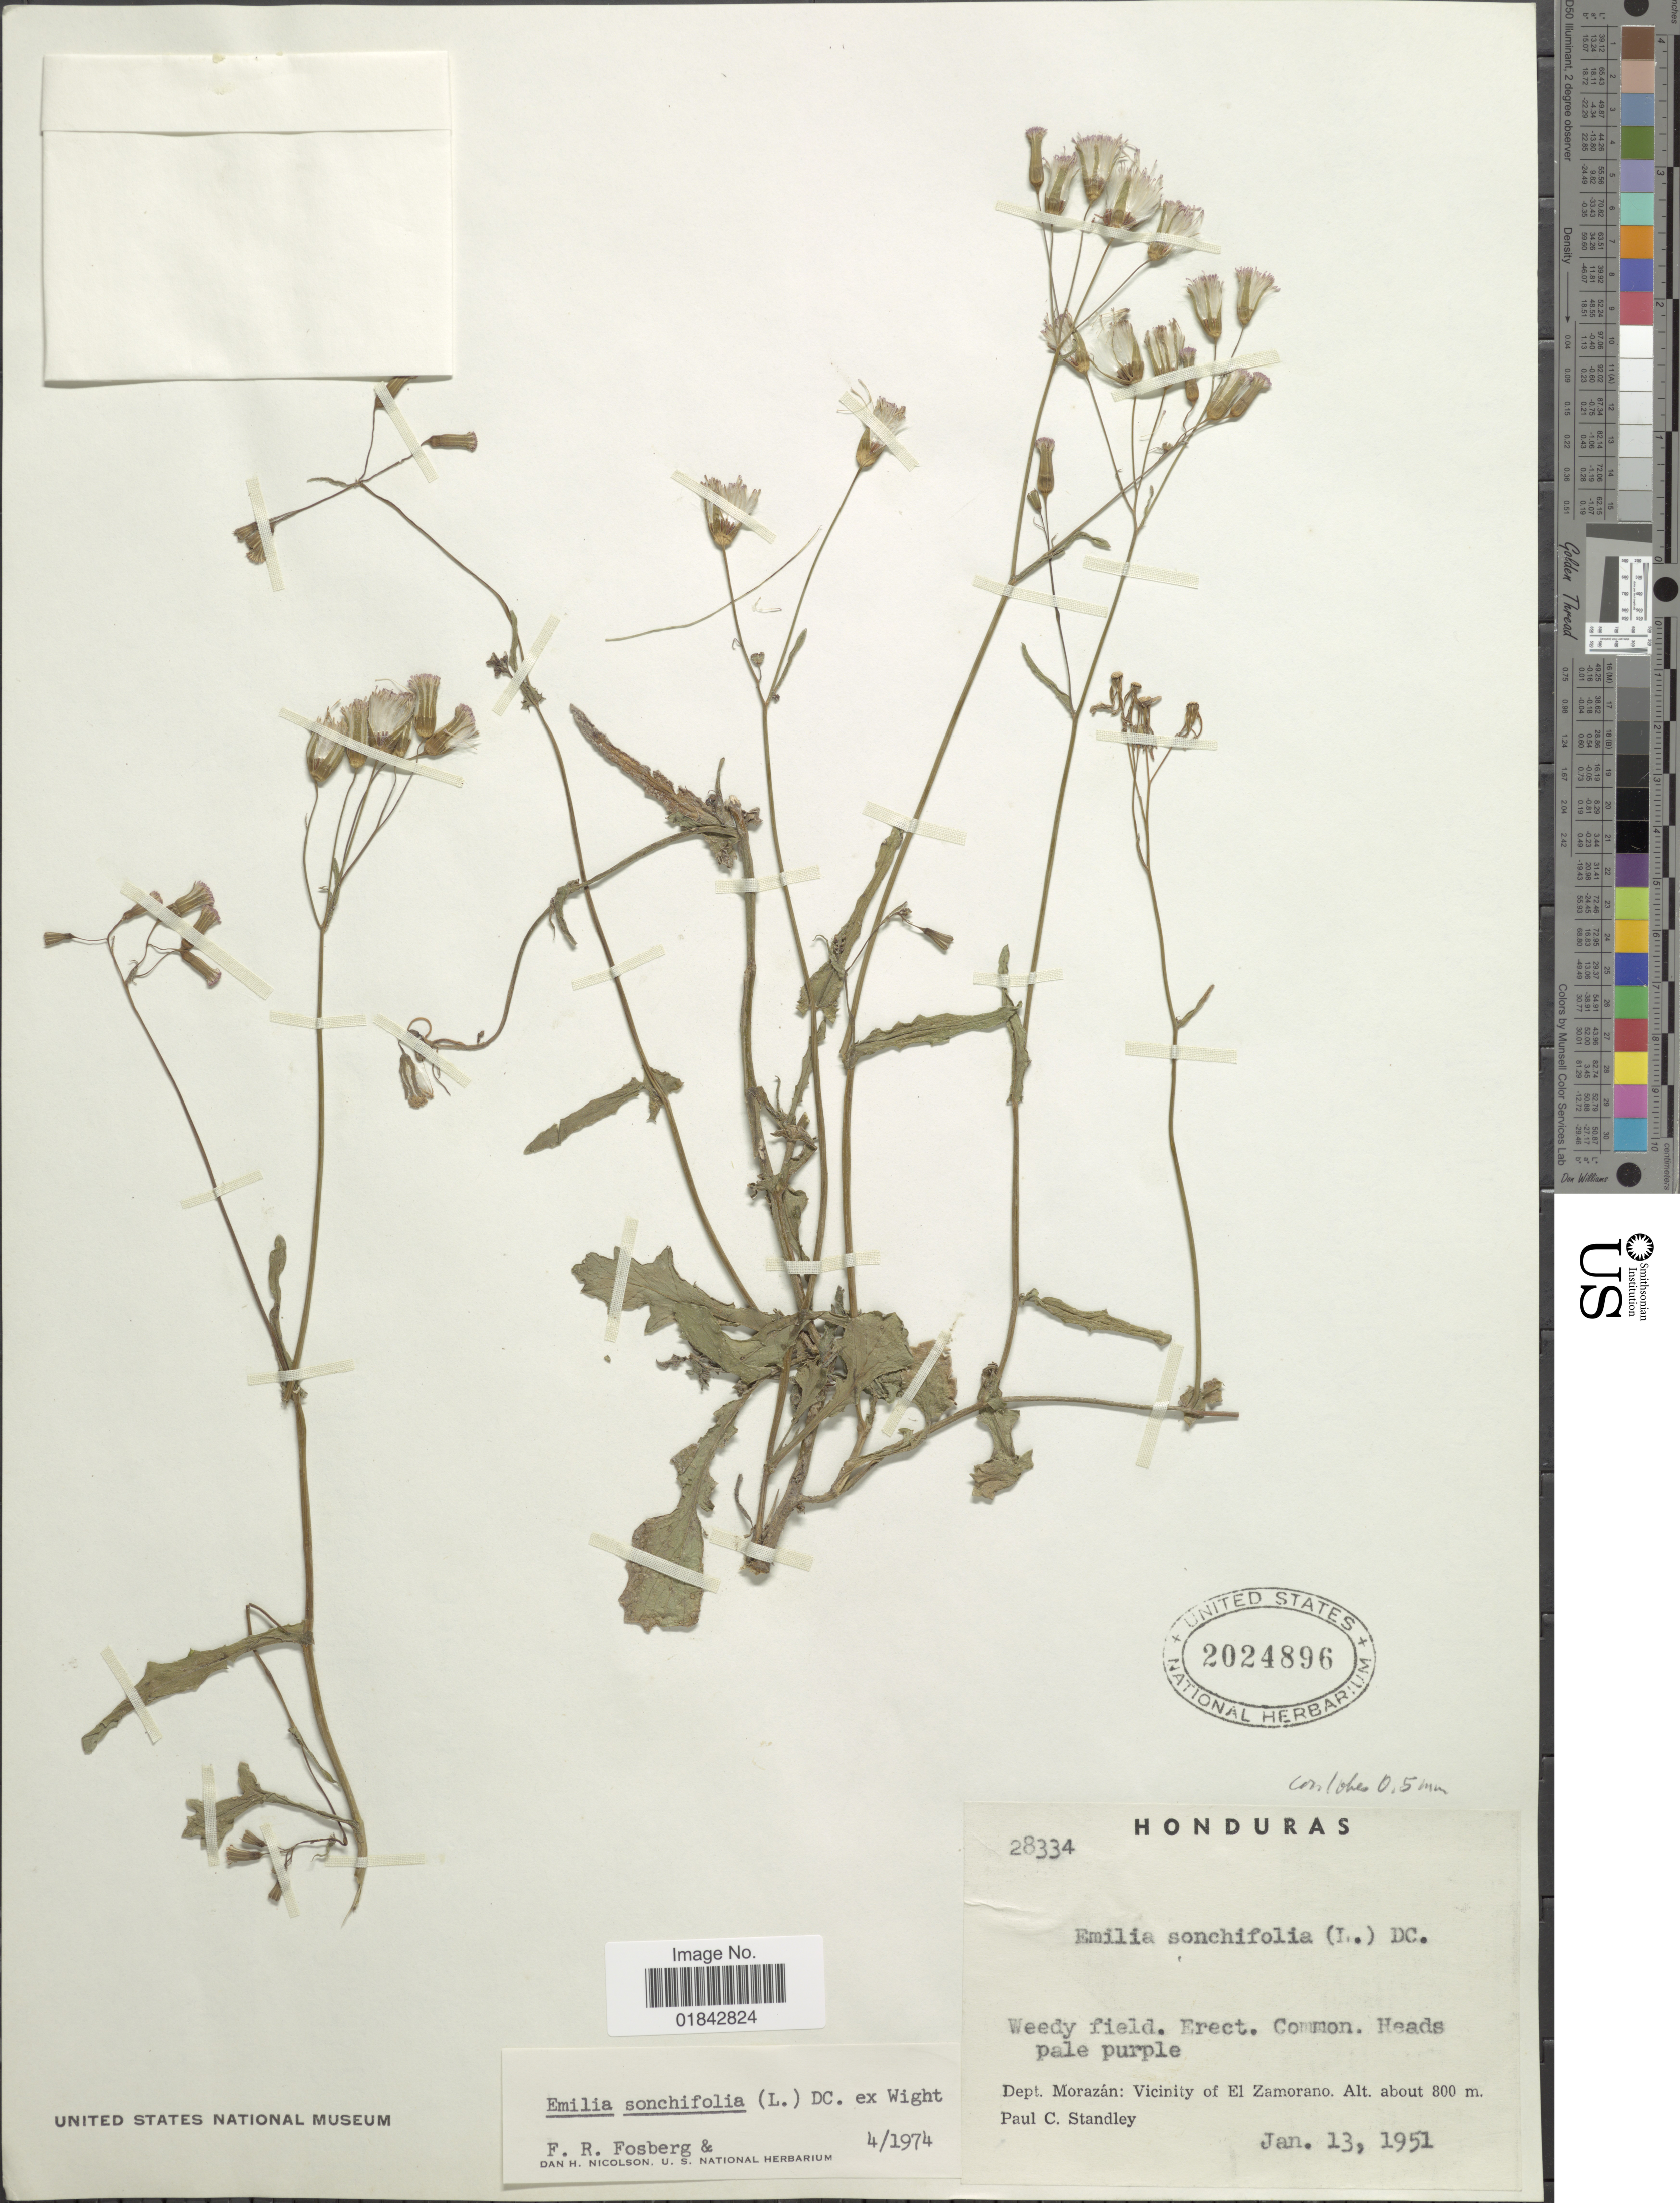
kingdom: Plantae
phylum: Tracheophyta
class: Magnoliopsida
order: Asterales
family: Asteraceae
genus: Emilia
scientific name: Emilia sonchifolia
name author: (L.) DC.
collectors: P. C. Standley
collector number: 28334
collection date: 1951-01-13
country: Honduras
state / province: Fco. Morazán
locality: Weedy field, vicinity of El Zamorano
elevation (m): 800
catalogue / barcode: US 2024896